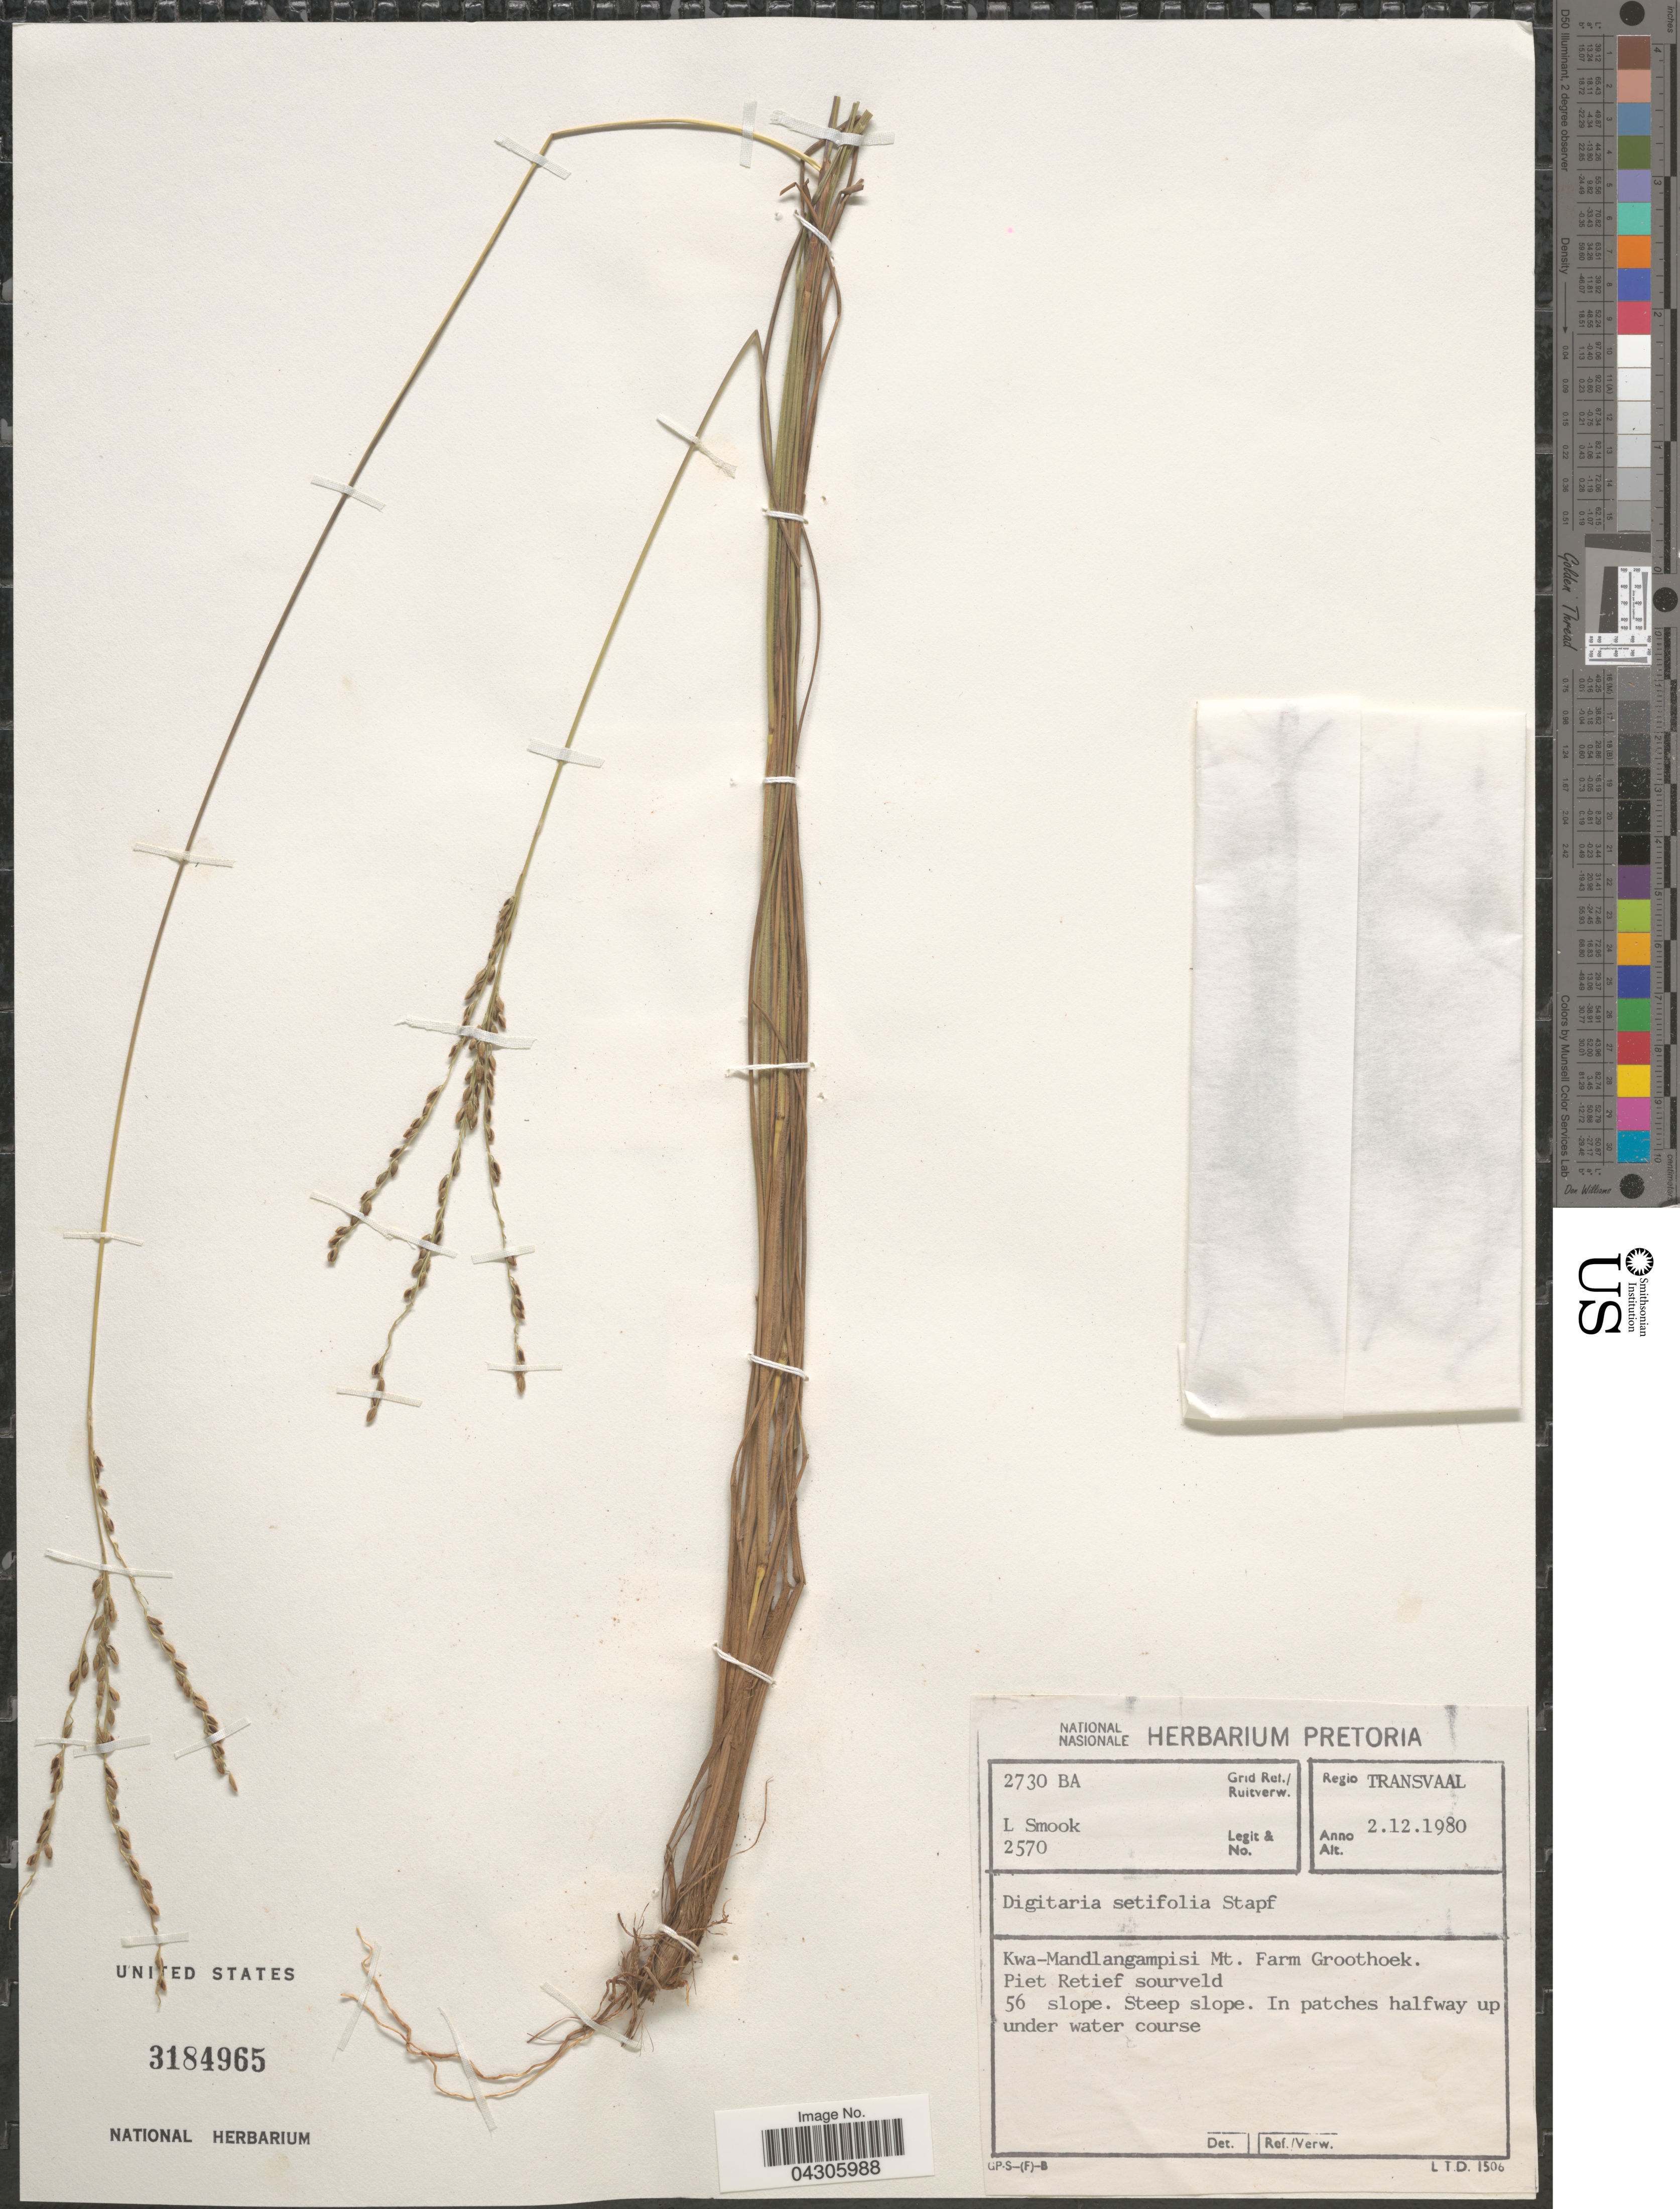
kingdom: Plantae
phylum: Tracheophyta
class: Liliopsida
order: Poales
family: Poaceae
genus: Digitaria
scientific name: Digitaria setifolia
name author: Stapf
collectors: L. Smook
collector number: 2570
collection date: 1980-12-02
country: South Africa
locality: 2730 BA Grid Ref./ Ruitverw. Regio Transvaal. Kwa-Mandlangampisi Mt. Farm Groothoek. Piet Retief sourveld.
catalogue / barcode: US 3184965